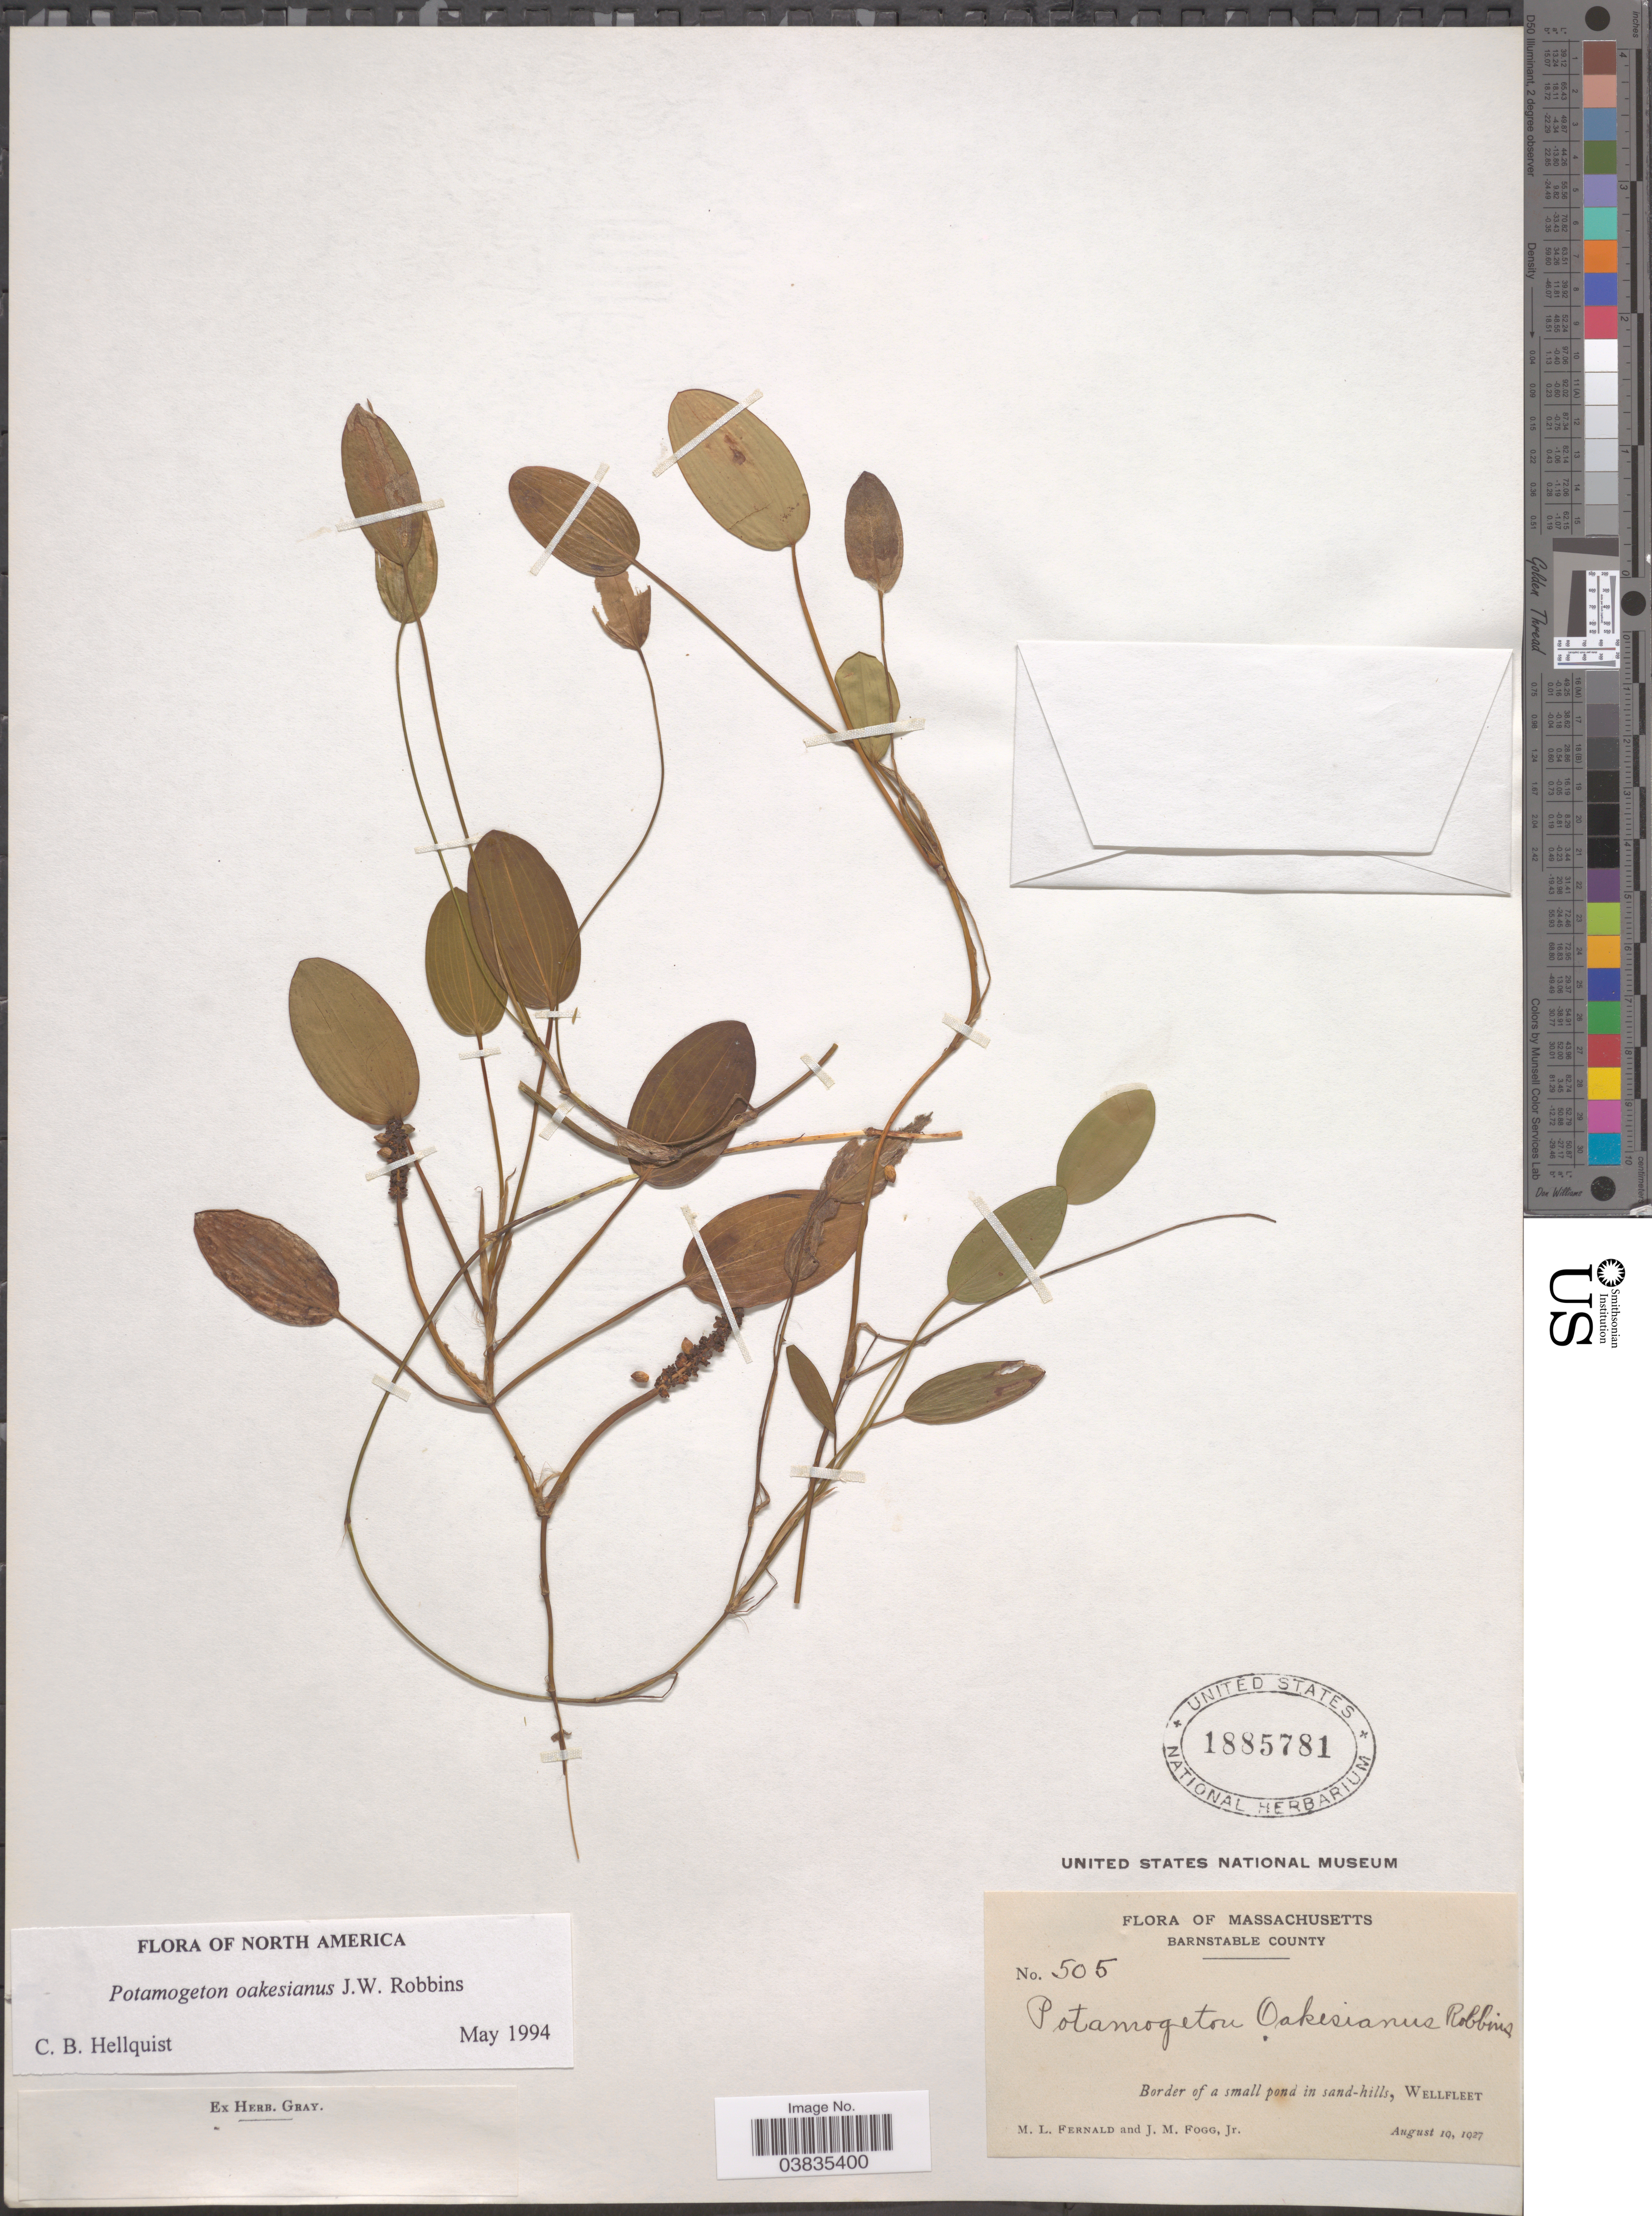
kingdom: Plantae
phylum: Tracheophyta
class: Liliopsida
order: Alismatales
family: Potamogetonaceae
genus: Potamogeton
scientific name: Potamogeton oakesianus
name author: J.W. Robbins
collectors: M. L. Fernald & J. Fogg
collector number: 505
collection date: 1927-08-10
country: United States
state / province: Massachusetts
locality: Barnstable County. Border of a small pond in sand-hills, Wellfleet.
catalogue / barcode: US 1885781